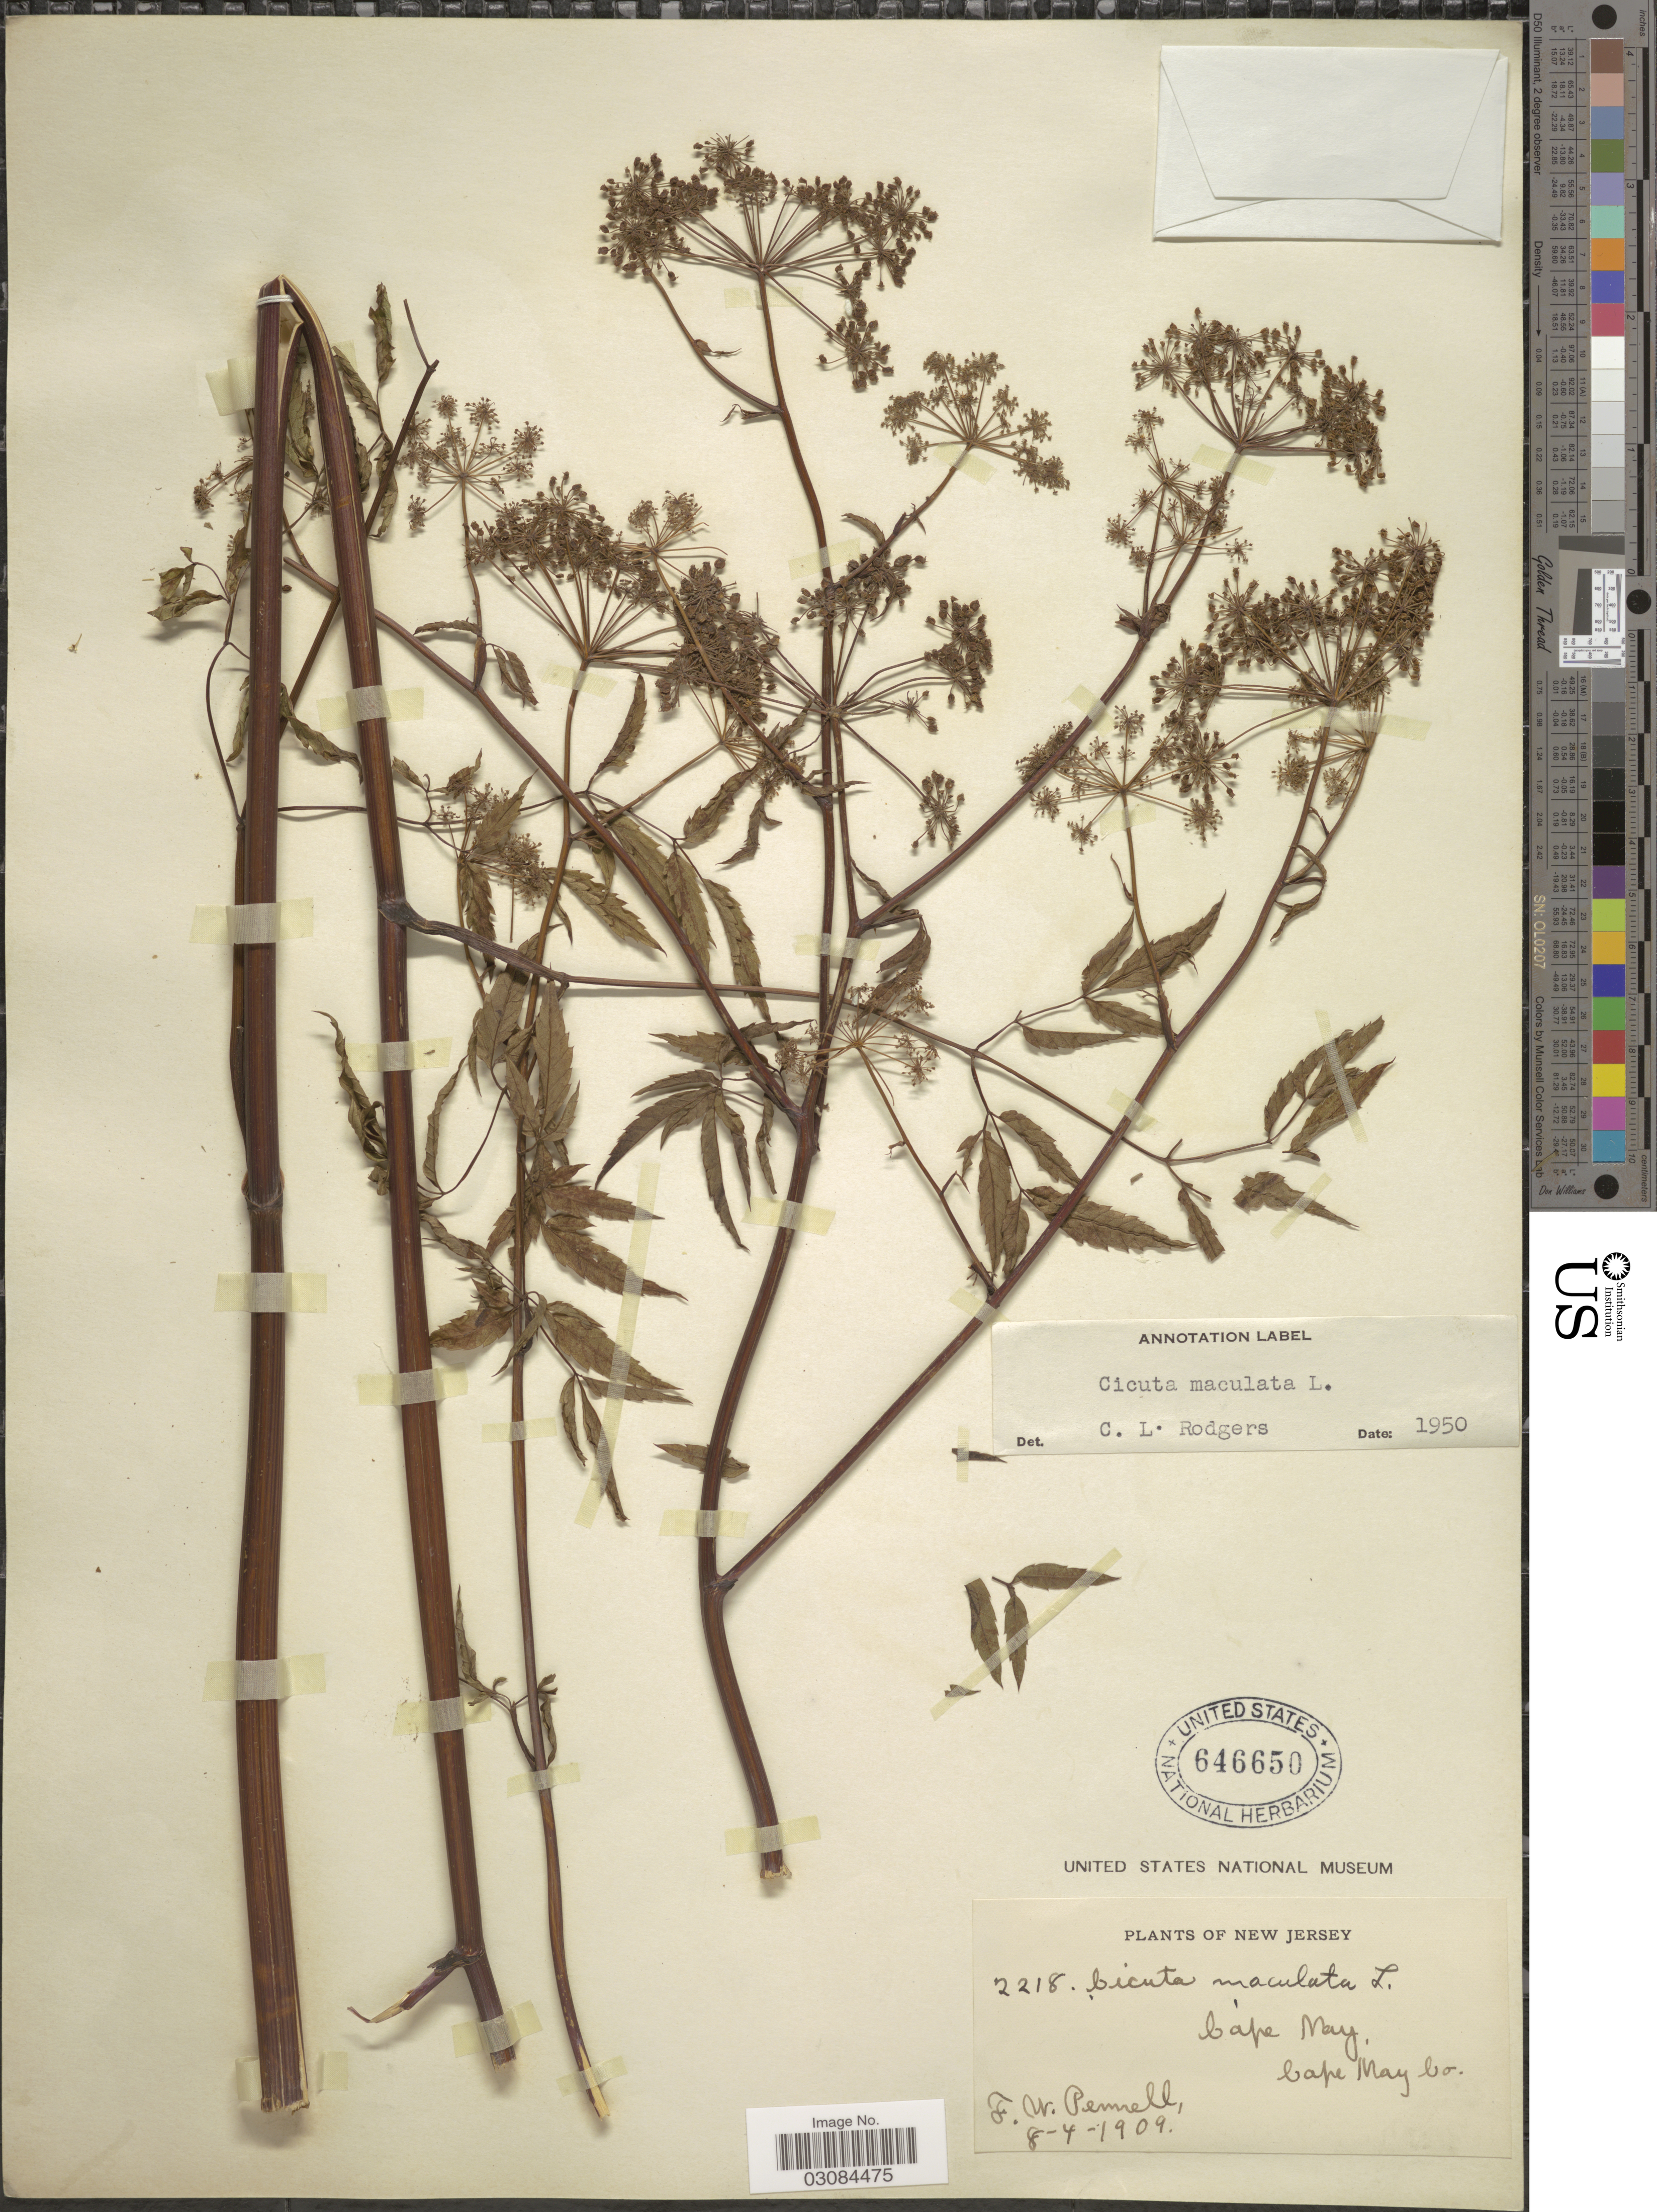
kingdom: Plantae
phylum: Tracheophyta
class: Magnoliopsida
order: Apiales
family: Apiaceae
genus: Cicuta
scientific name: Cicuta maculata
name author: L.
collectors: F. W. Pennell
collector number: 2218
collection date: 1909-04-08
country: United States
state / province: New Jersey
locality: Cape May, Cape May Co.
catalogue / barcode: US 646650